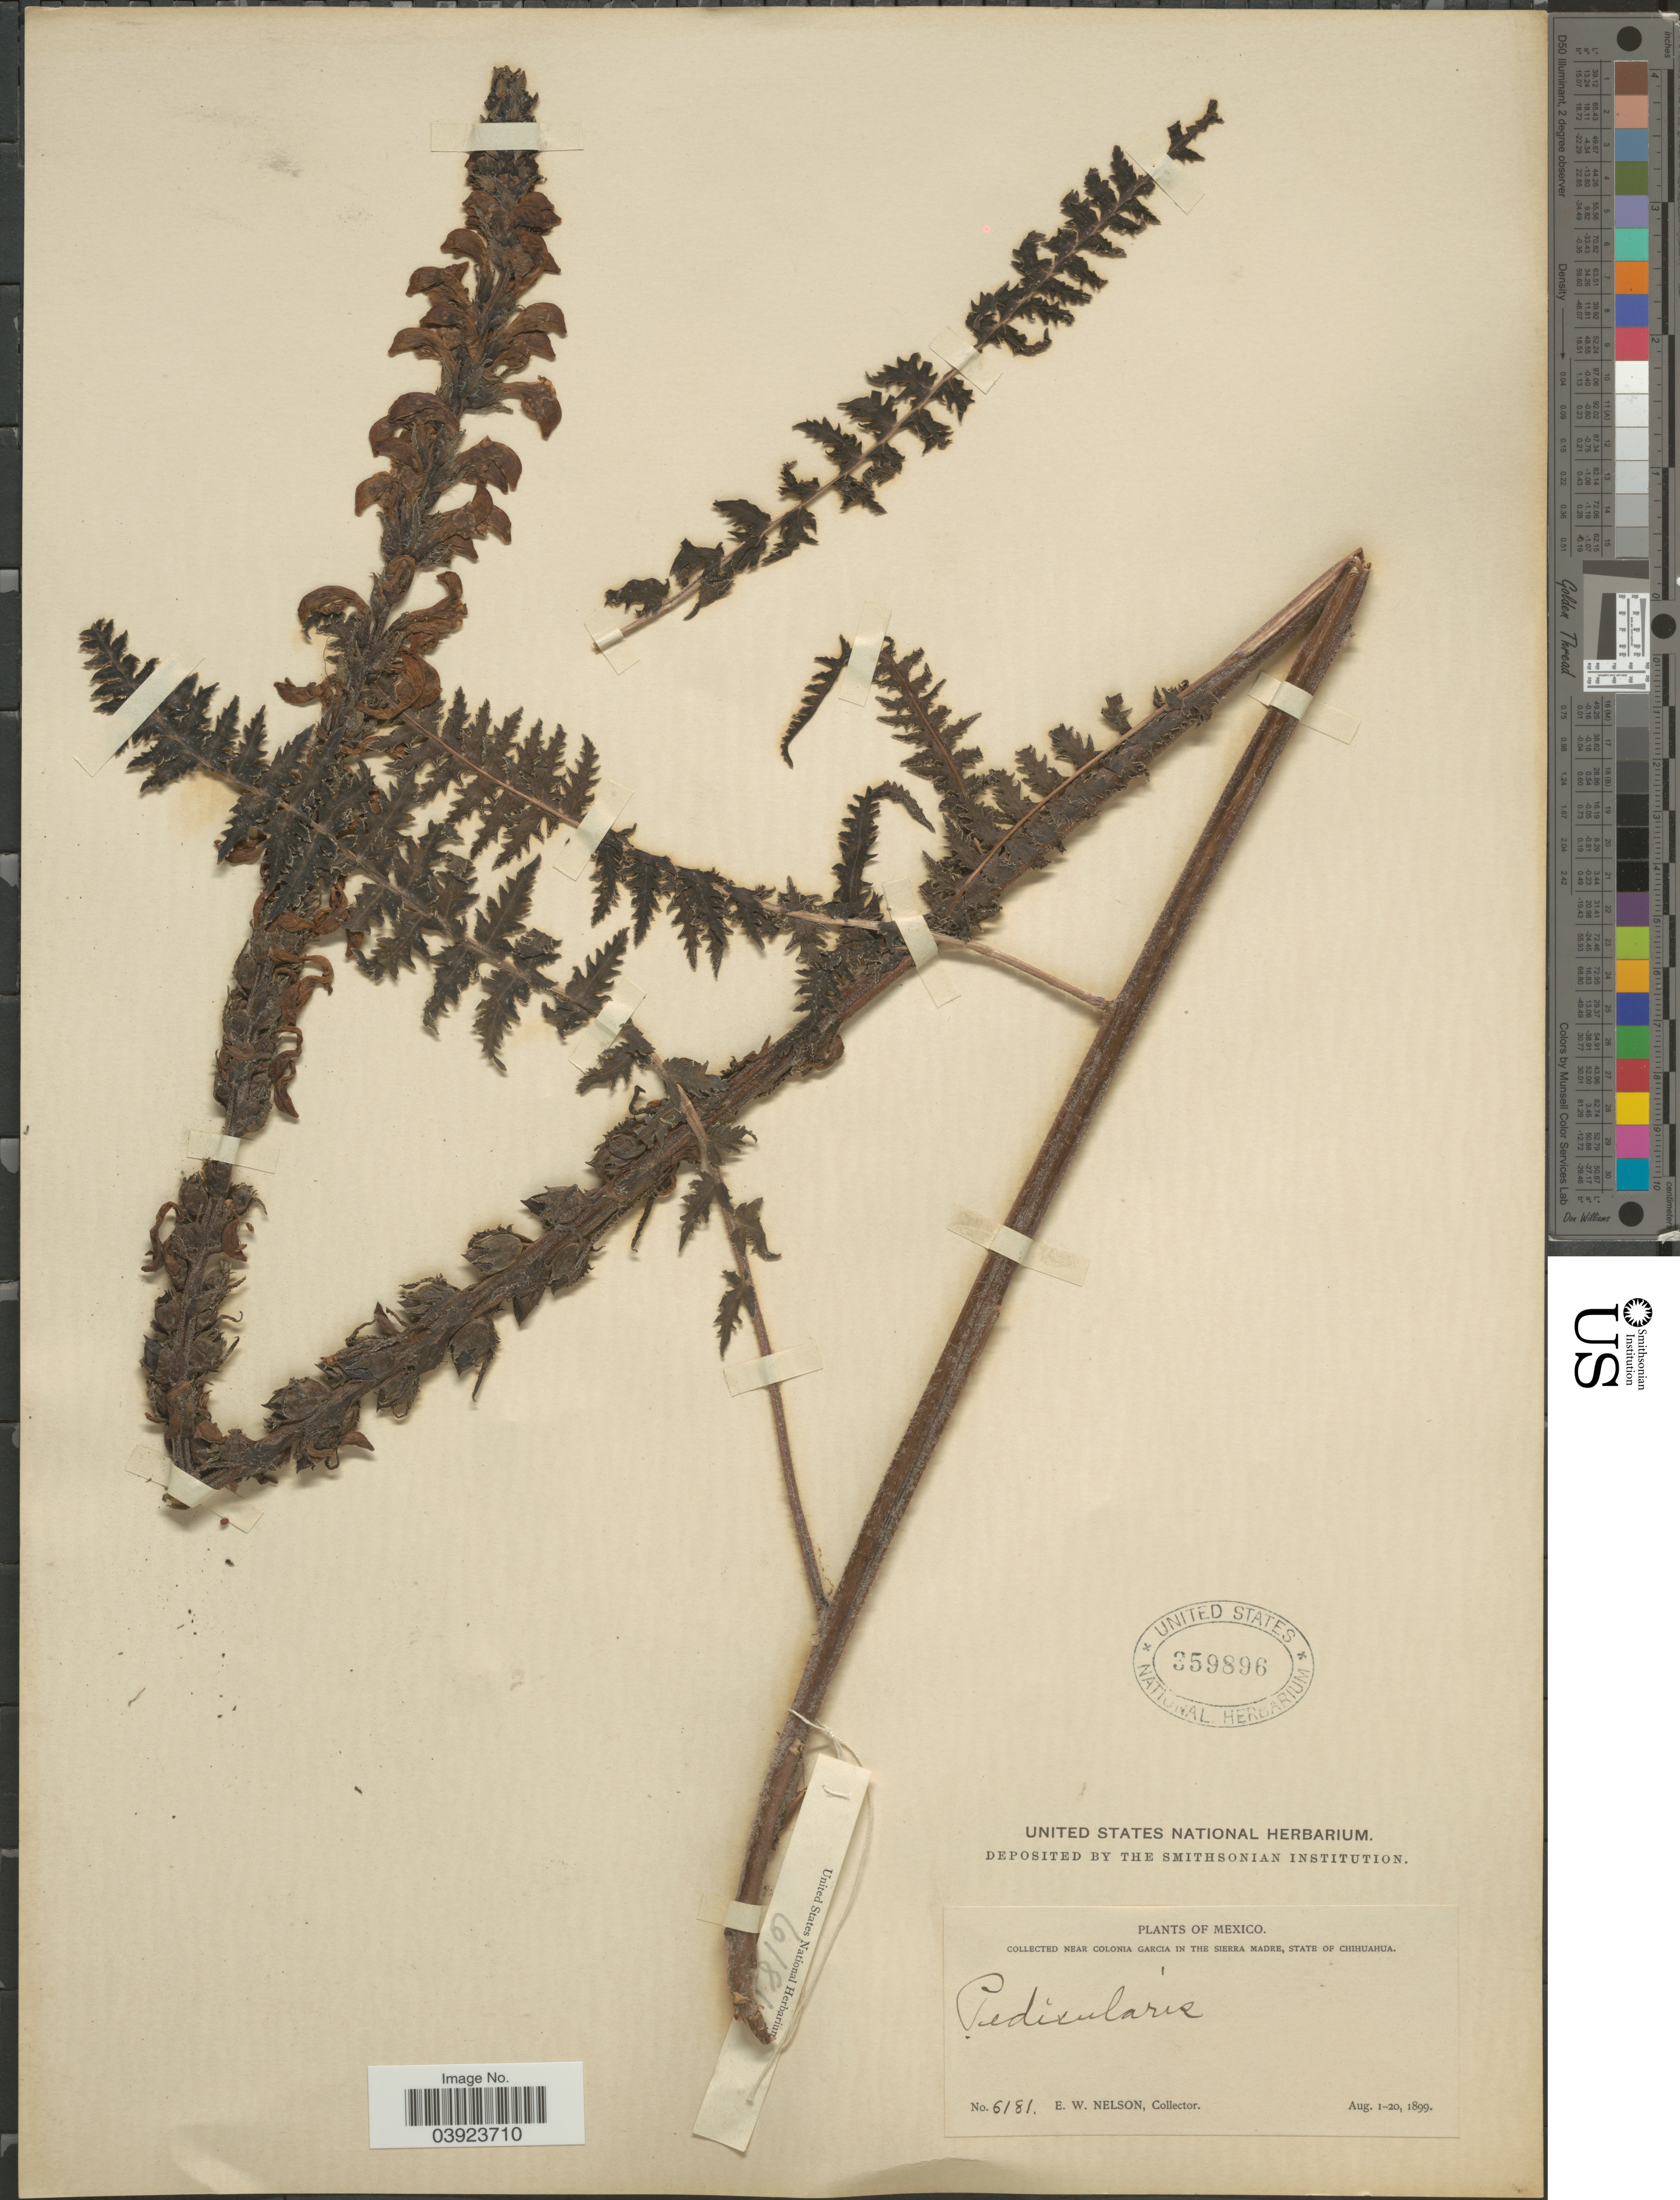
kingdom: Plantae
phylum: Tracheophyta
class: Magnoliopsida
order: Lamiales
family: Orobanchaceae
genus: Pedicularis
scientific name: Pedicularis mexicana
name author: Zucc. ex Bunge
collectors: E. W. Nelson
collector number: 6181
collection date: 1899-08-01/1899-08-20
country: Mexico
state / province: Chihuahua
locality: Near Colonia Garcia in the Sierra Madre.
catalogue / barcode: US 359896